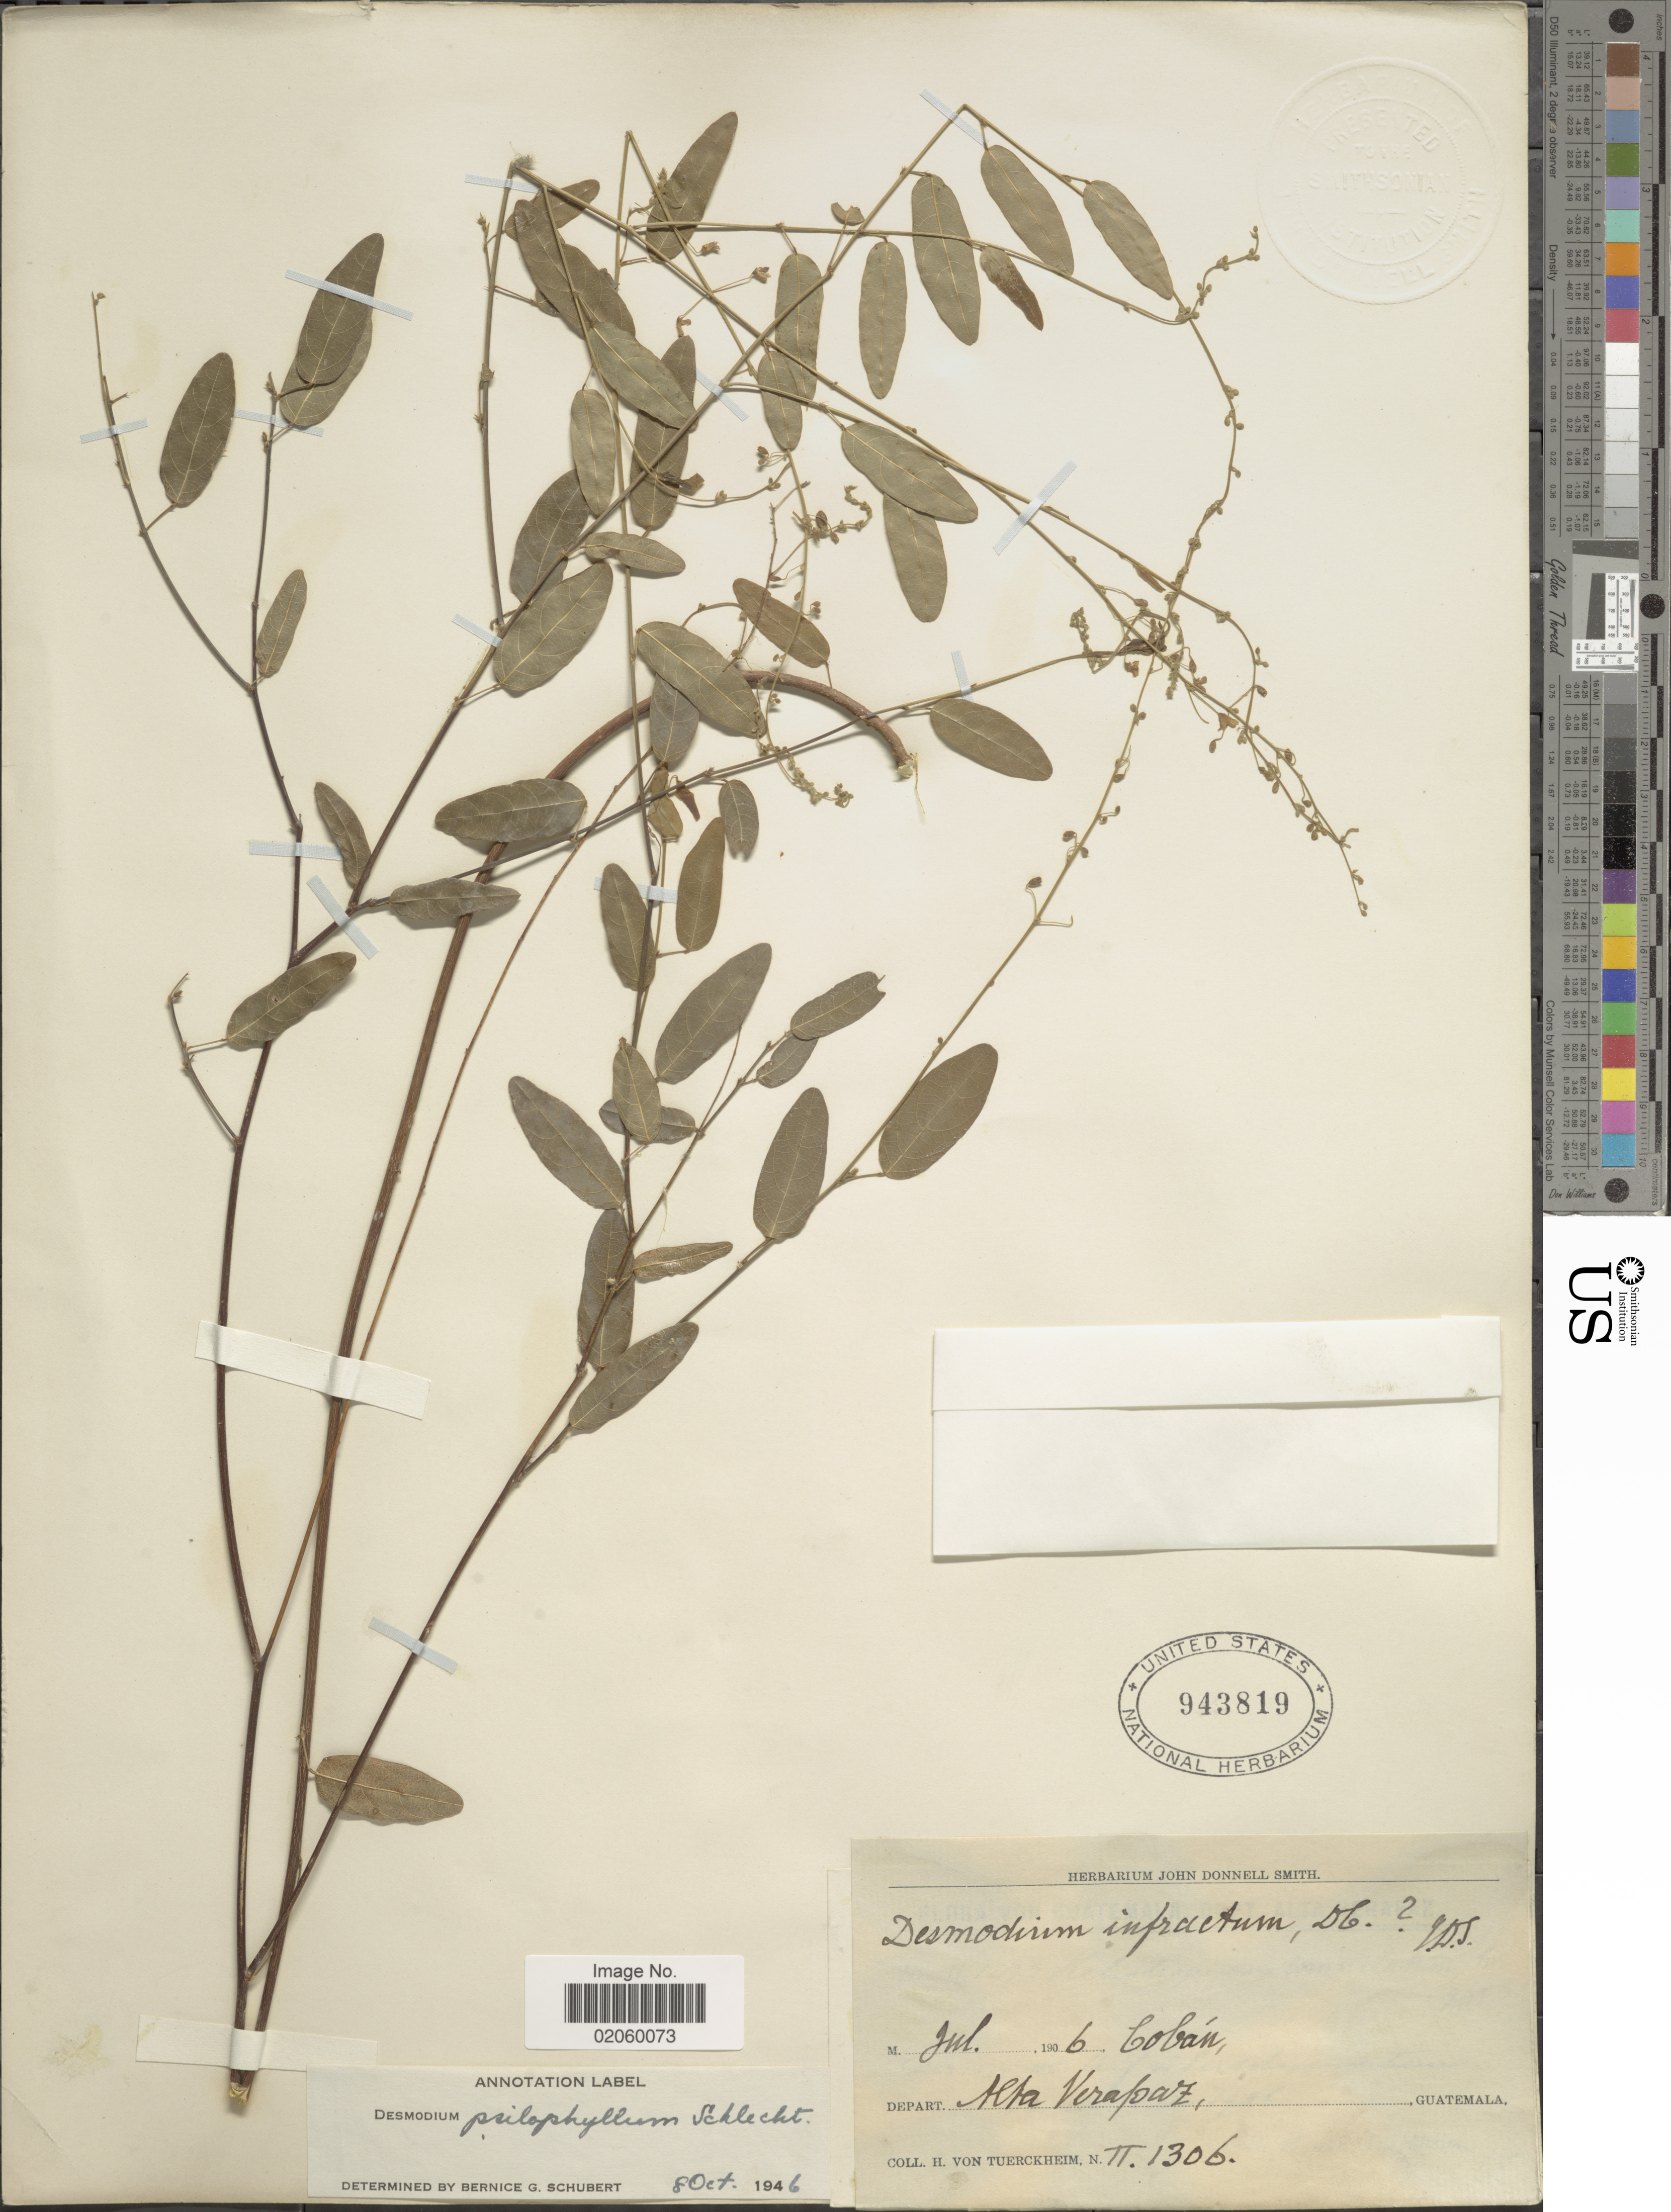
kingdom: Plantae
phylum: Tracheophyta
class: Magnoliopsida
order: Fabales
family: Fabaceae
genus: Desmodium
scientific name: Desmodium psilophyllum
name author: Schltdl.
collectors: H. von Tuerckheim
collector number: II 1306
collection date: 1906-07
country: Guatemala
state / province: Alta Verapaz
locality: Coban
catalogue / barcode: US 943819